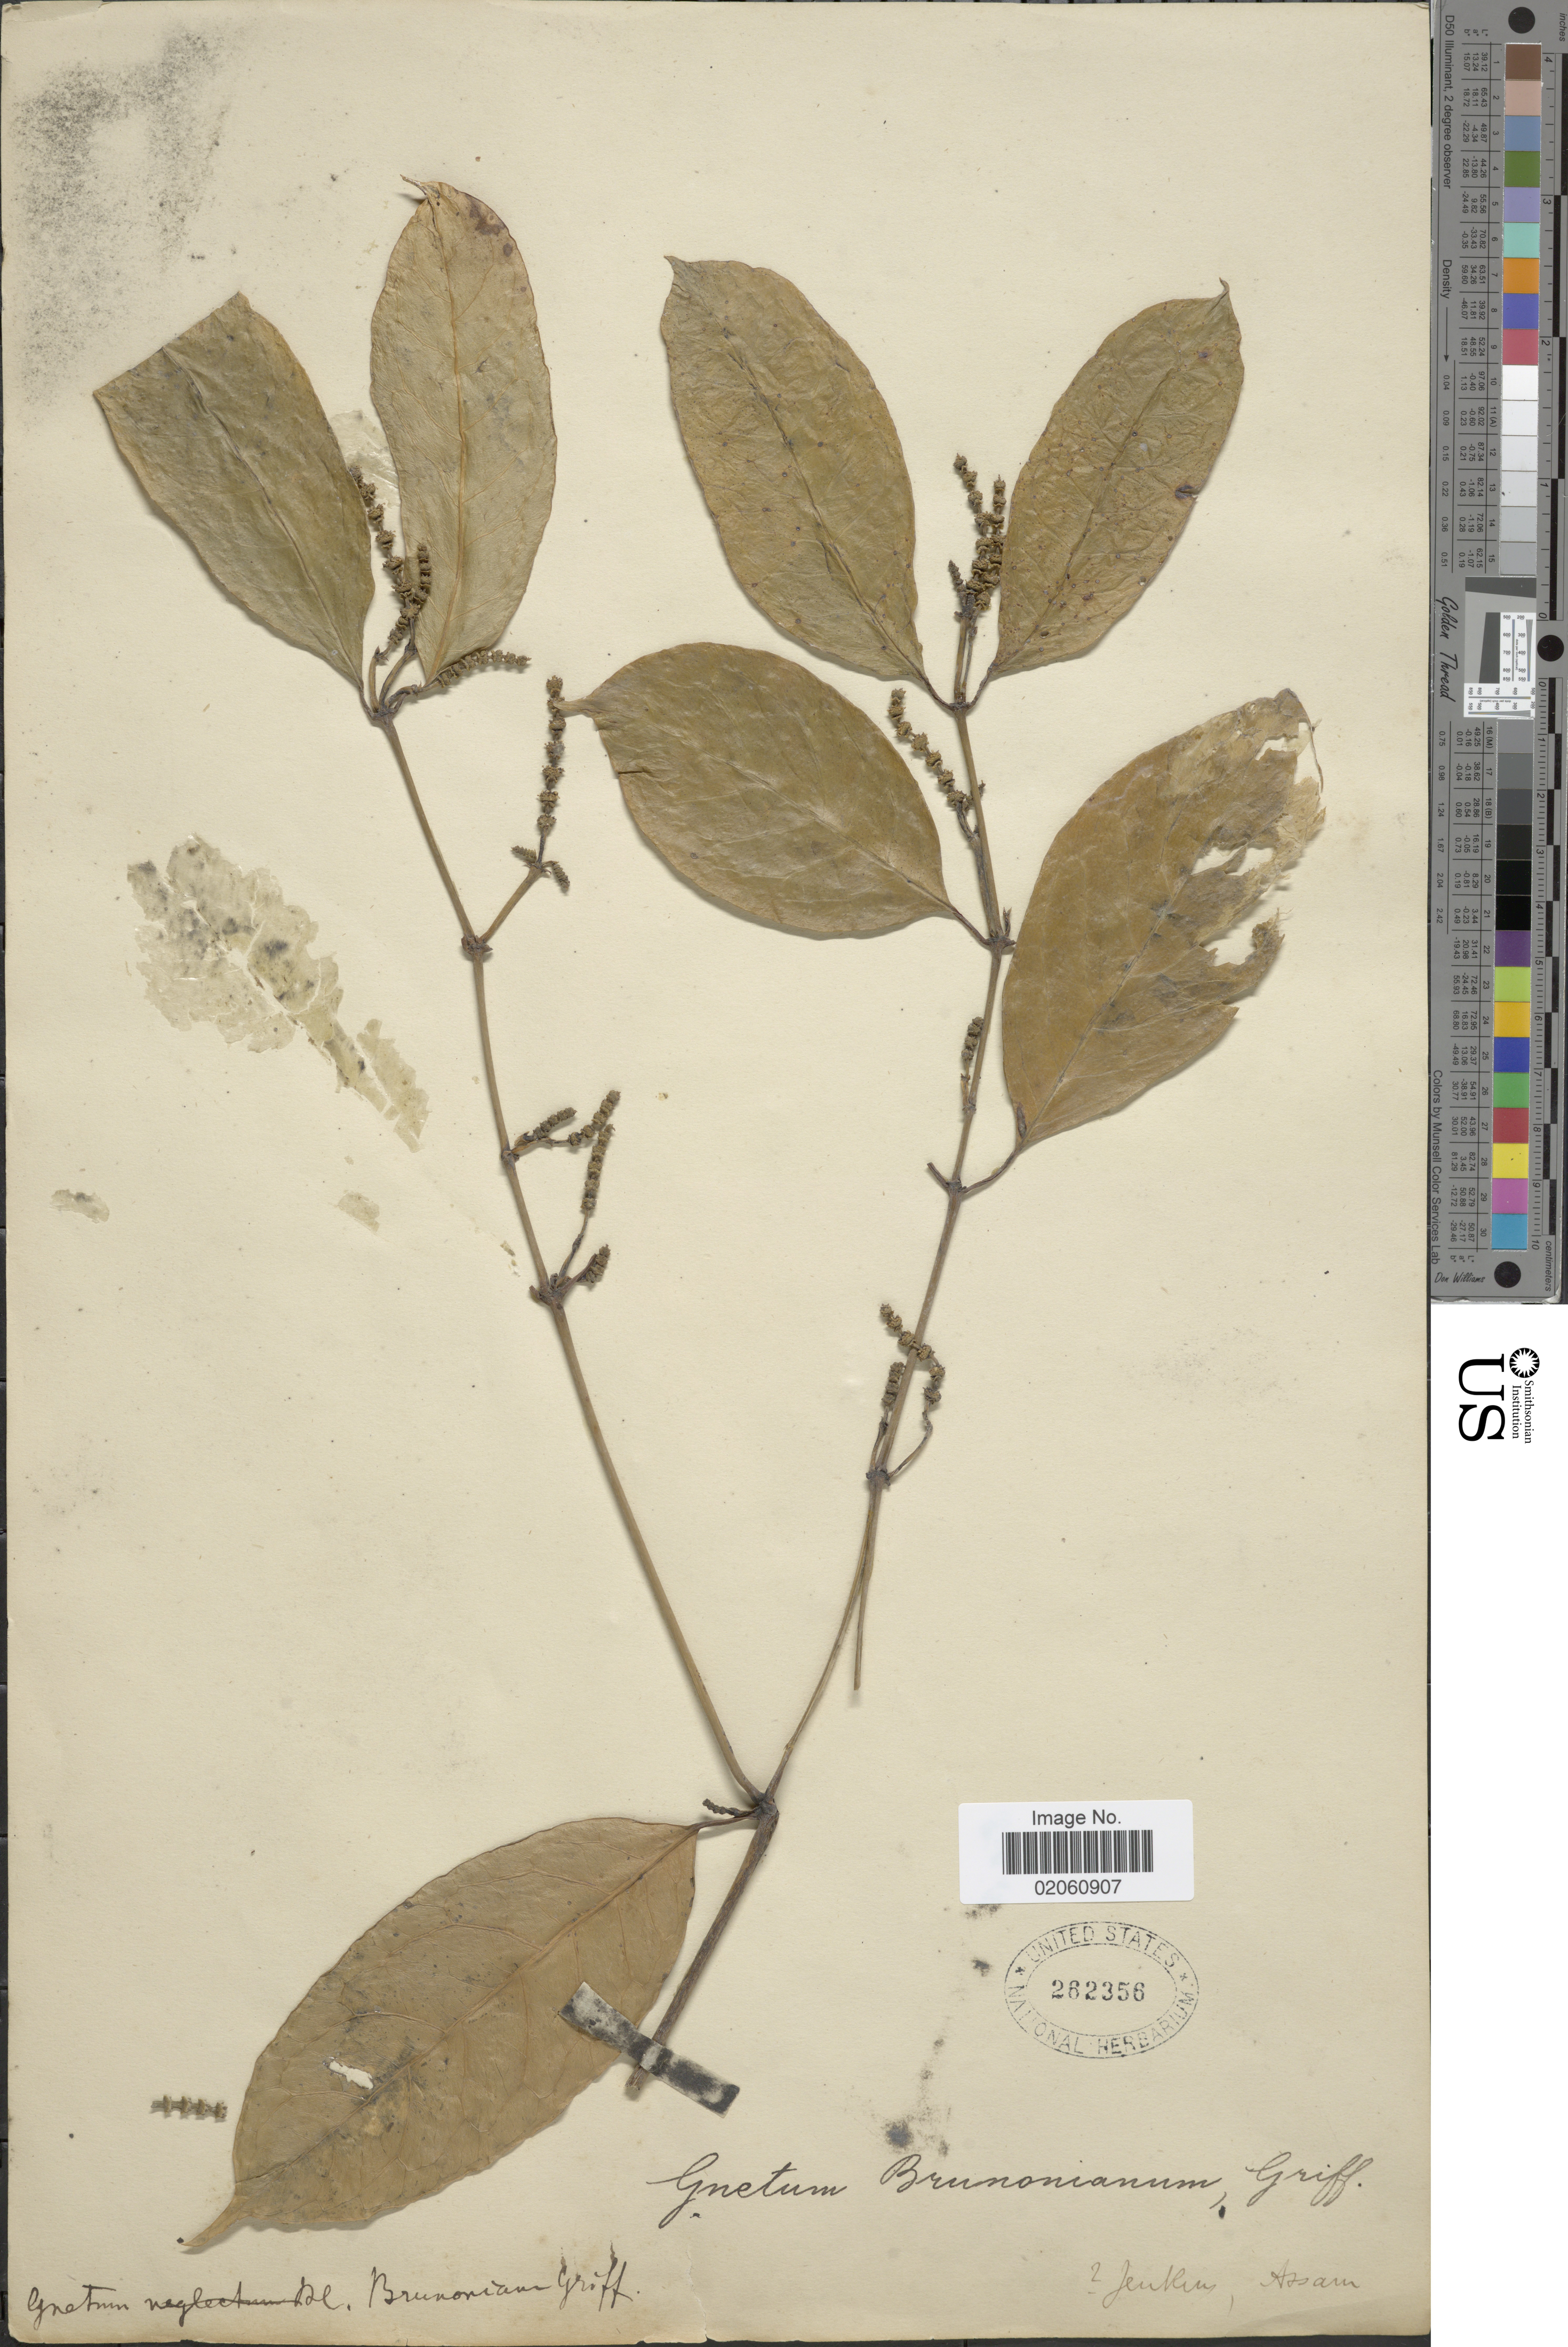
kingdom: Plantae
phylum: Tracheophyta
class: Gnetopsida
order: Gnetales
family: Gnetaceae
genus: Gnetum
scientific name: Gnetum gnemon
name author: L.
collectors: -. Jenkins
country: India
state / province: Assam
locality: Assam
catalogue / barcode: US 262356